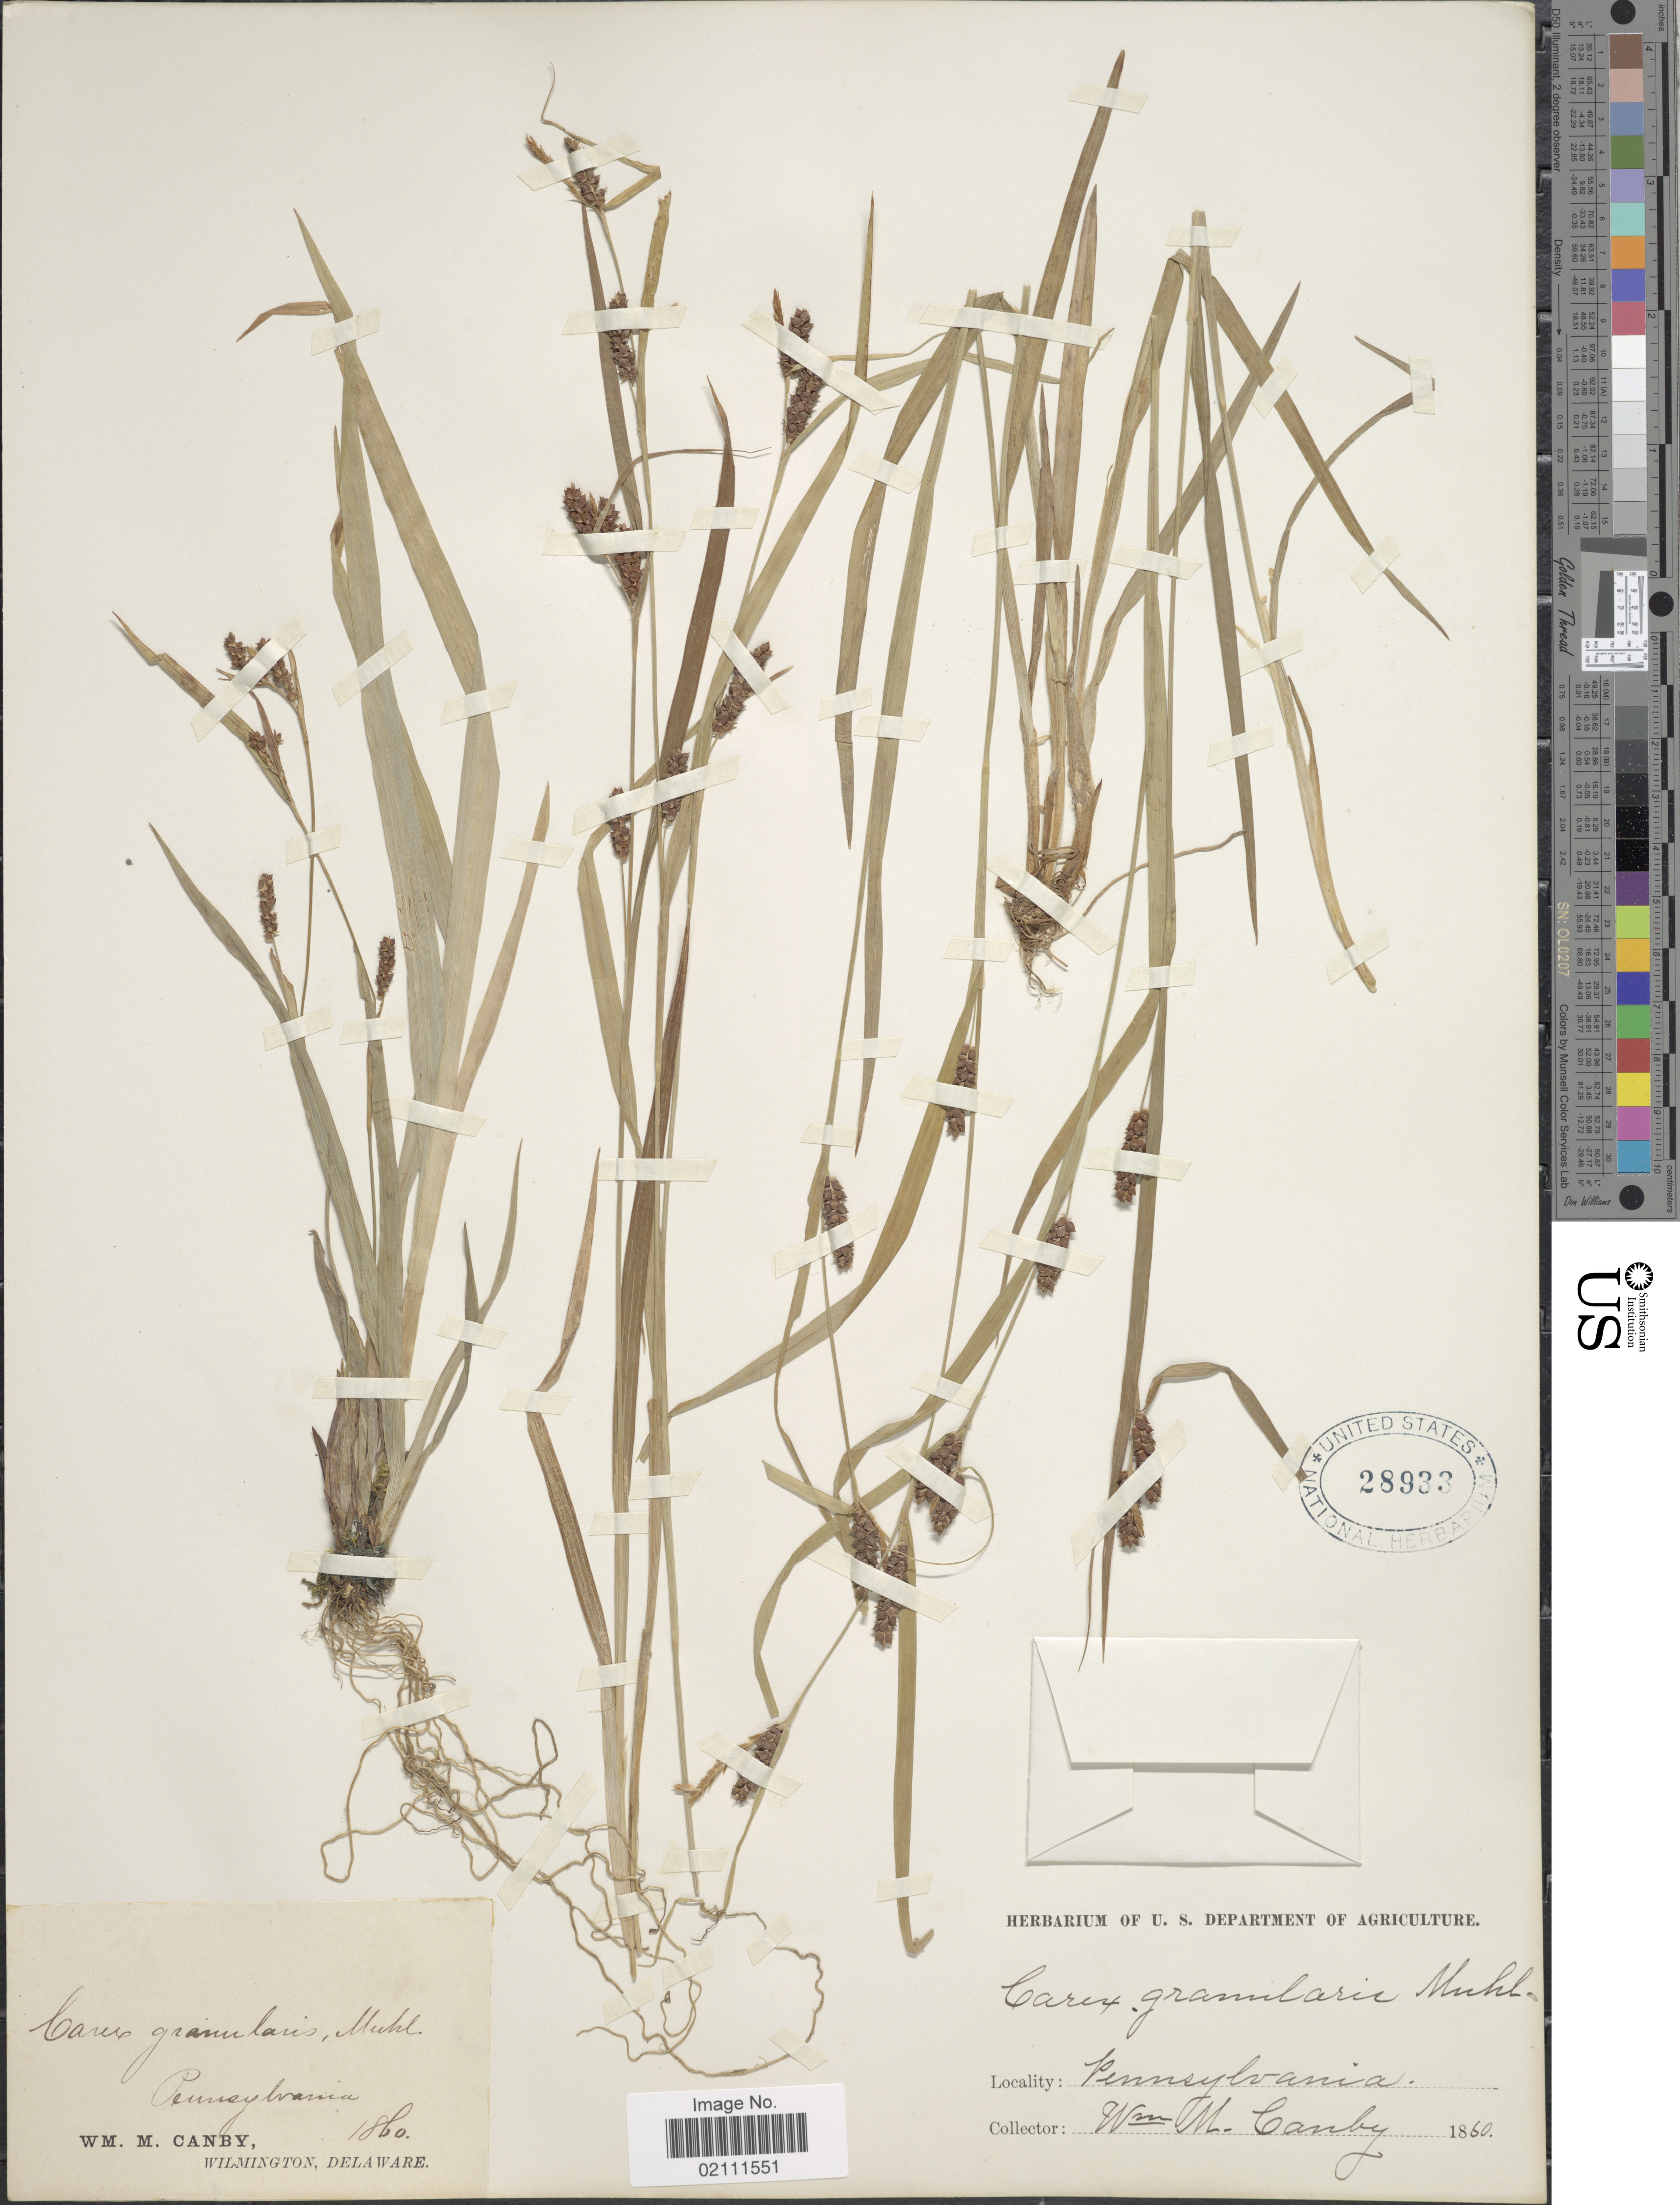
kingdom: Plantae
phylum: Tracheophyta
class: Liliopsida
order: Poales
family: Cyperaceae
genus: Carex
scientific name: Carex granularis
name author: Muhl. ex Willd.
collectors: W. M. Canby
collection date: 1860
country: United States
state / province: Pennsylvania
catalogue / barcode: US 28933